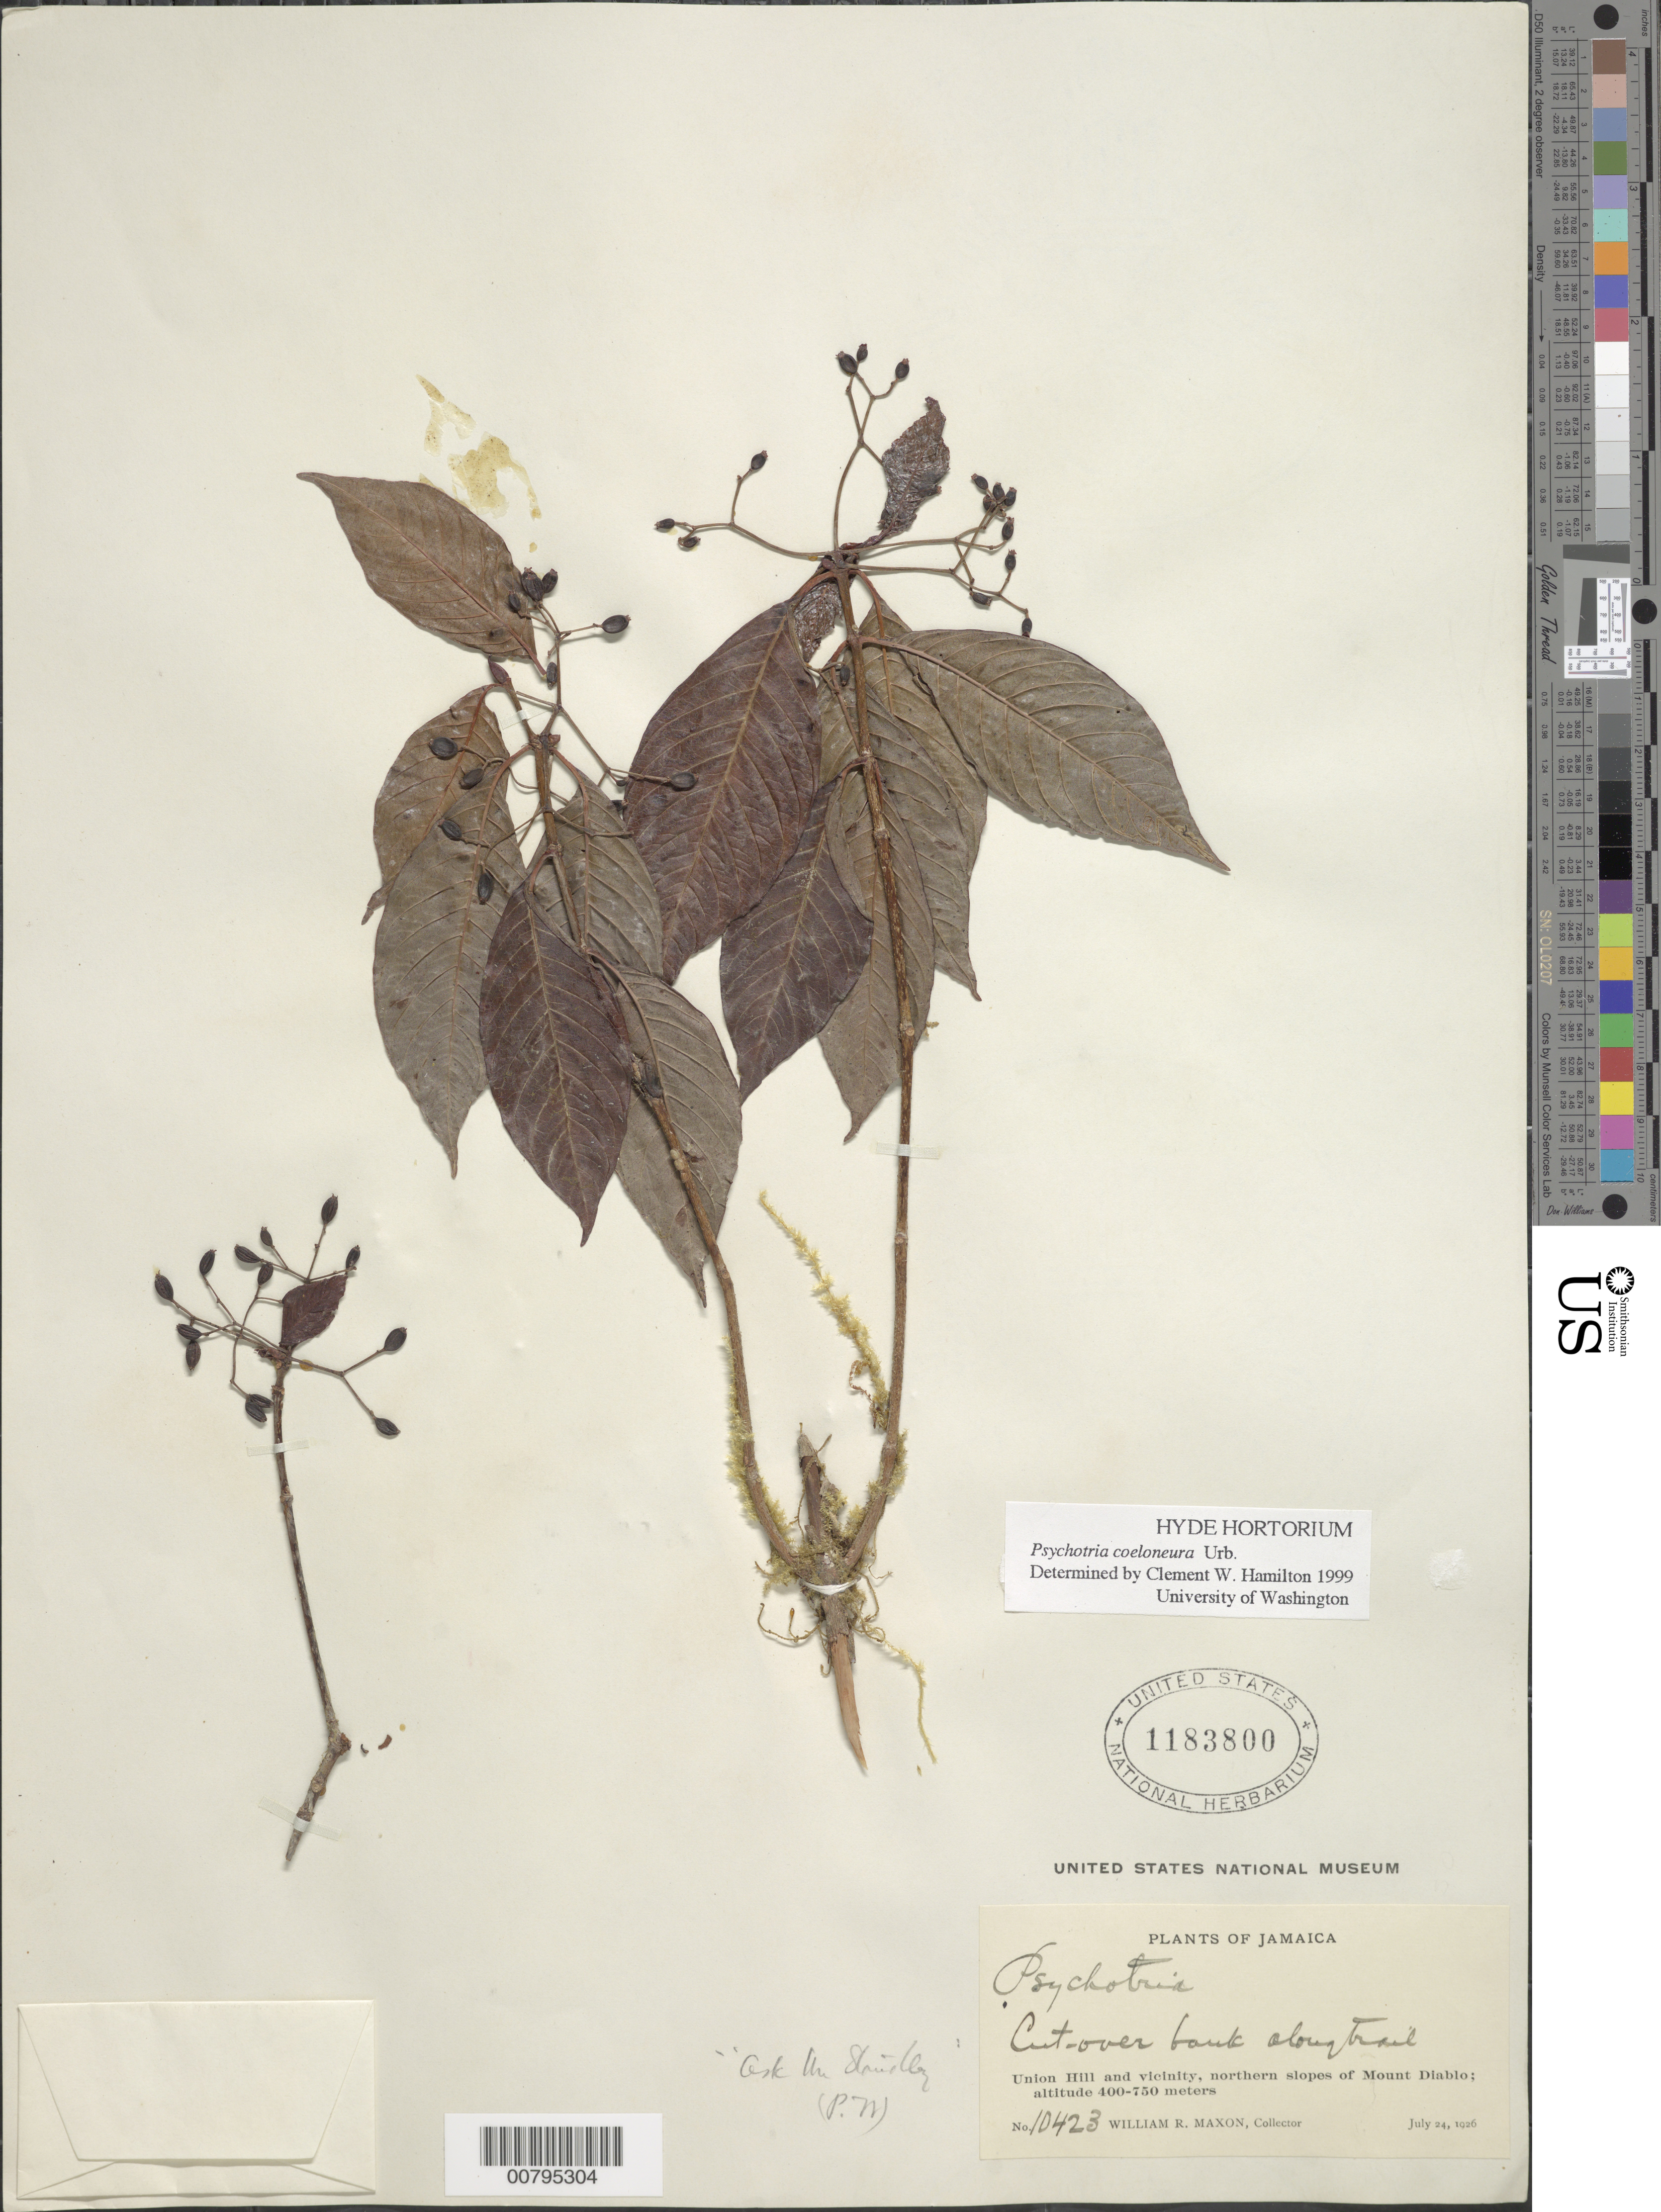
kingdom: Plantae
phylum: Tracheophyta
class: Magnoliopsida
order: Gentianales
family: Rubiaceae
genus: Psychotria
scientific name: Psychotria coeloneura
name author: Urb.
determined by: Hamilton, C. W.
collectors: W. R. Maxon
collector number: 10423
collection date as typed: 24 Jul 1926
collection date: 1926-07-24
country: Jamaica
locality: Union Hill and vicinity, northern slopes of Mount Diablo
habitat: Cut-over bank along trail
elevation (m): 400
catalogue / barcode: US 1183800